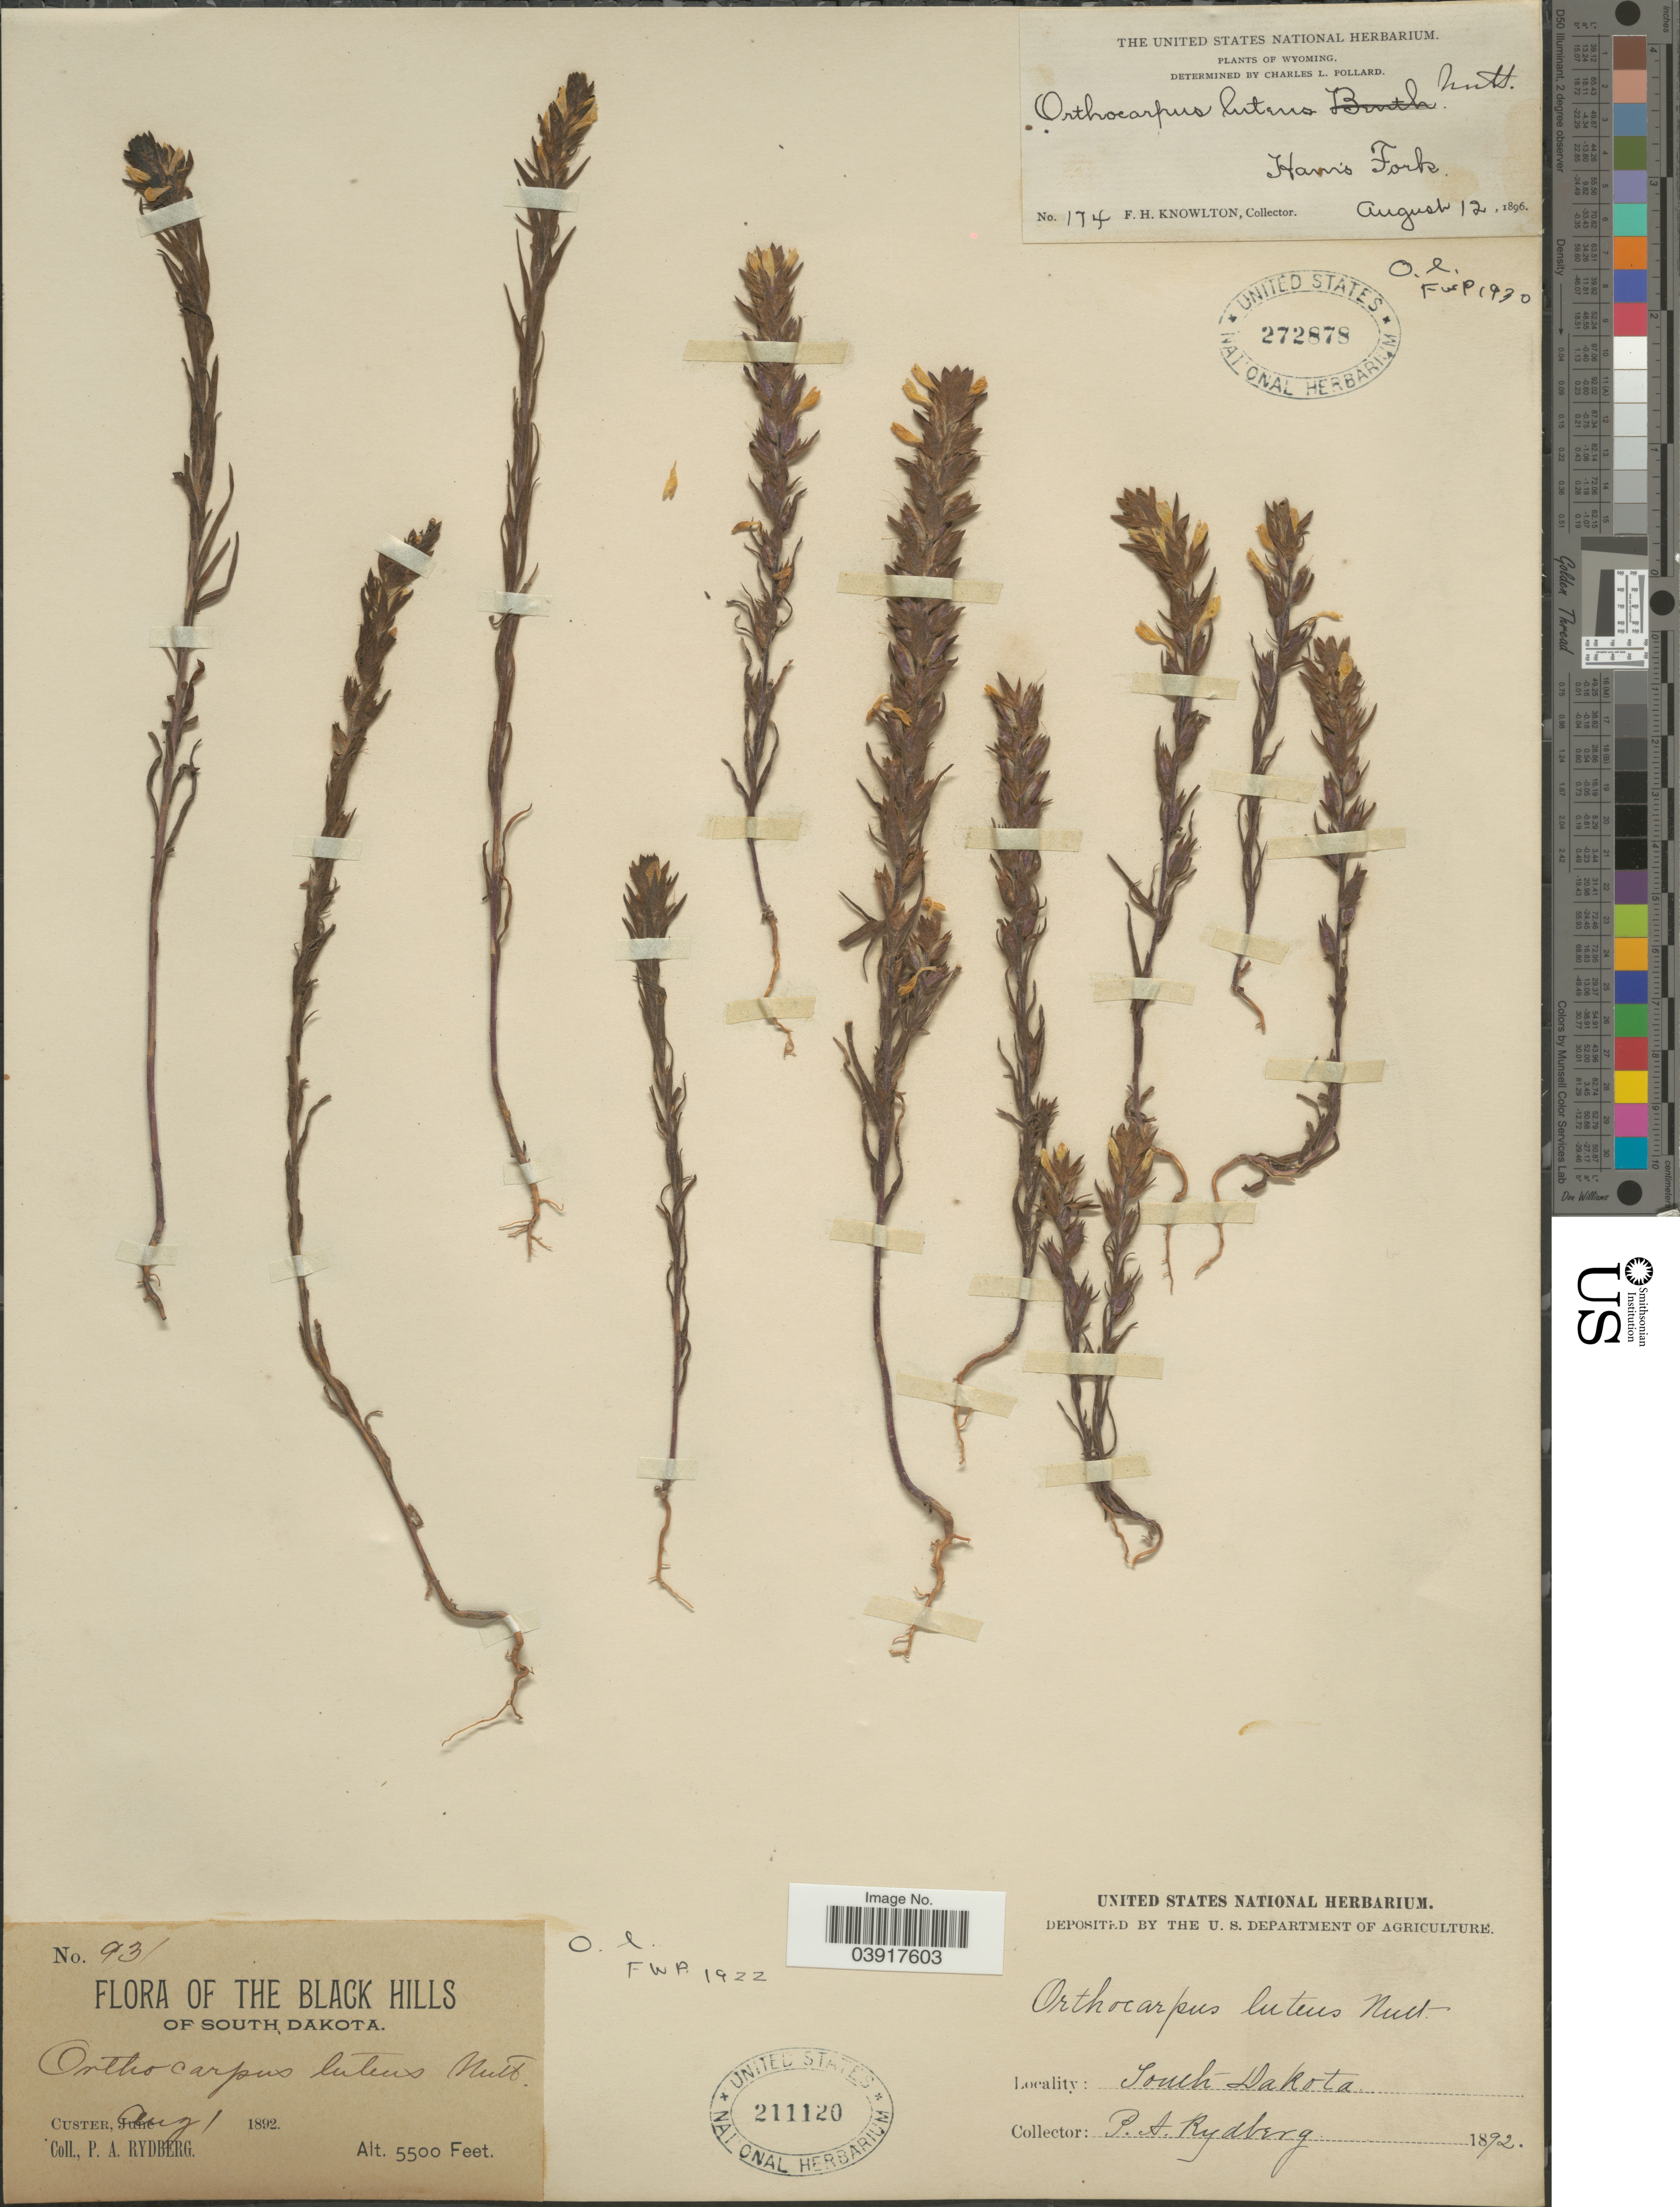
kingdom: Plantae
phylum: Tracheophyta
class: Magnoliopsida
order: Lamiales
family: Orobanchaceae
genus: Orthocarpus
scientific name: Orthocarpus luteus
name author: Nutt.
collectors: P. A. Rydberg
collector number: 931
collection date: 1892-08-01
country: United States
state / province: South Dakota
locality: The Black Hills of South Dakota. Custer.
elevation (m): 1676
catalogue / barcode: US 211120